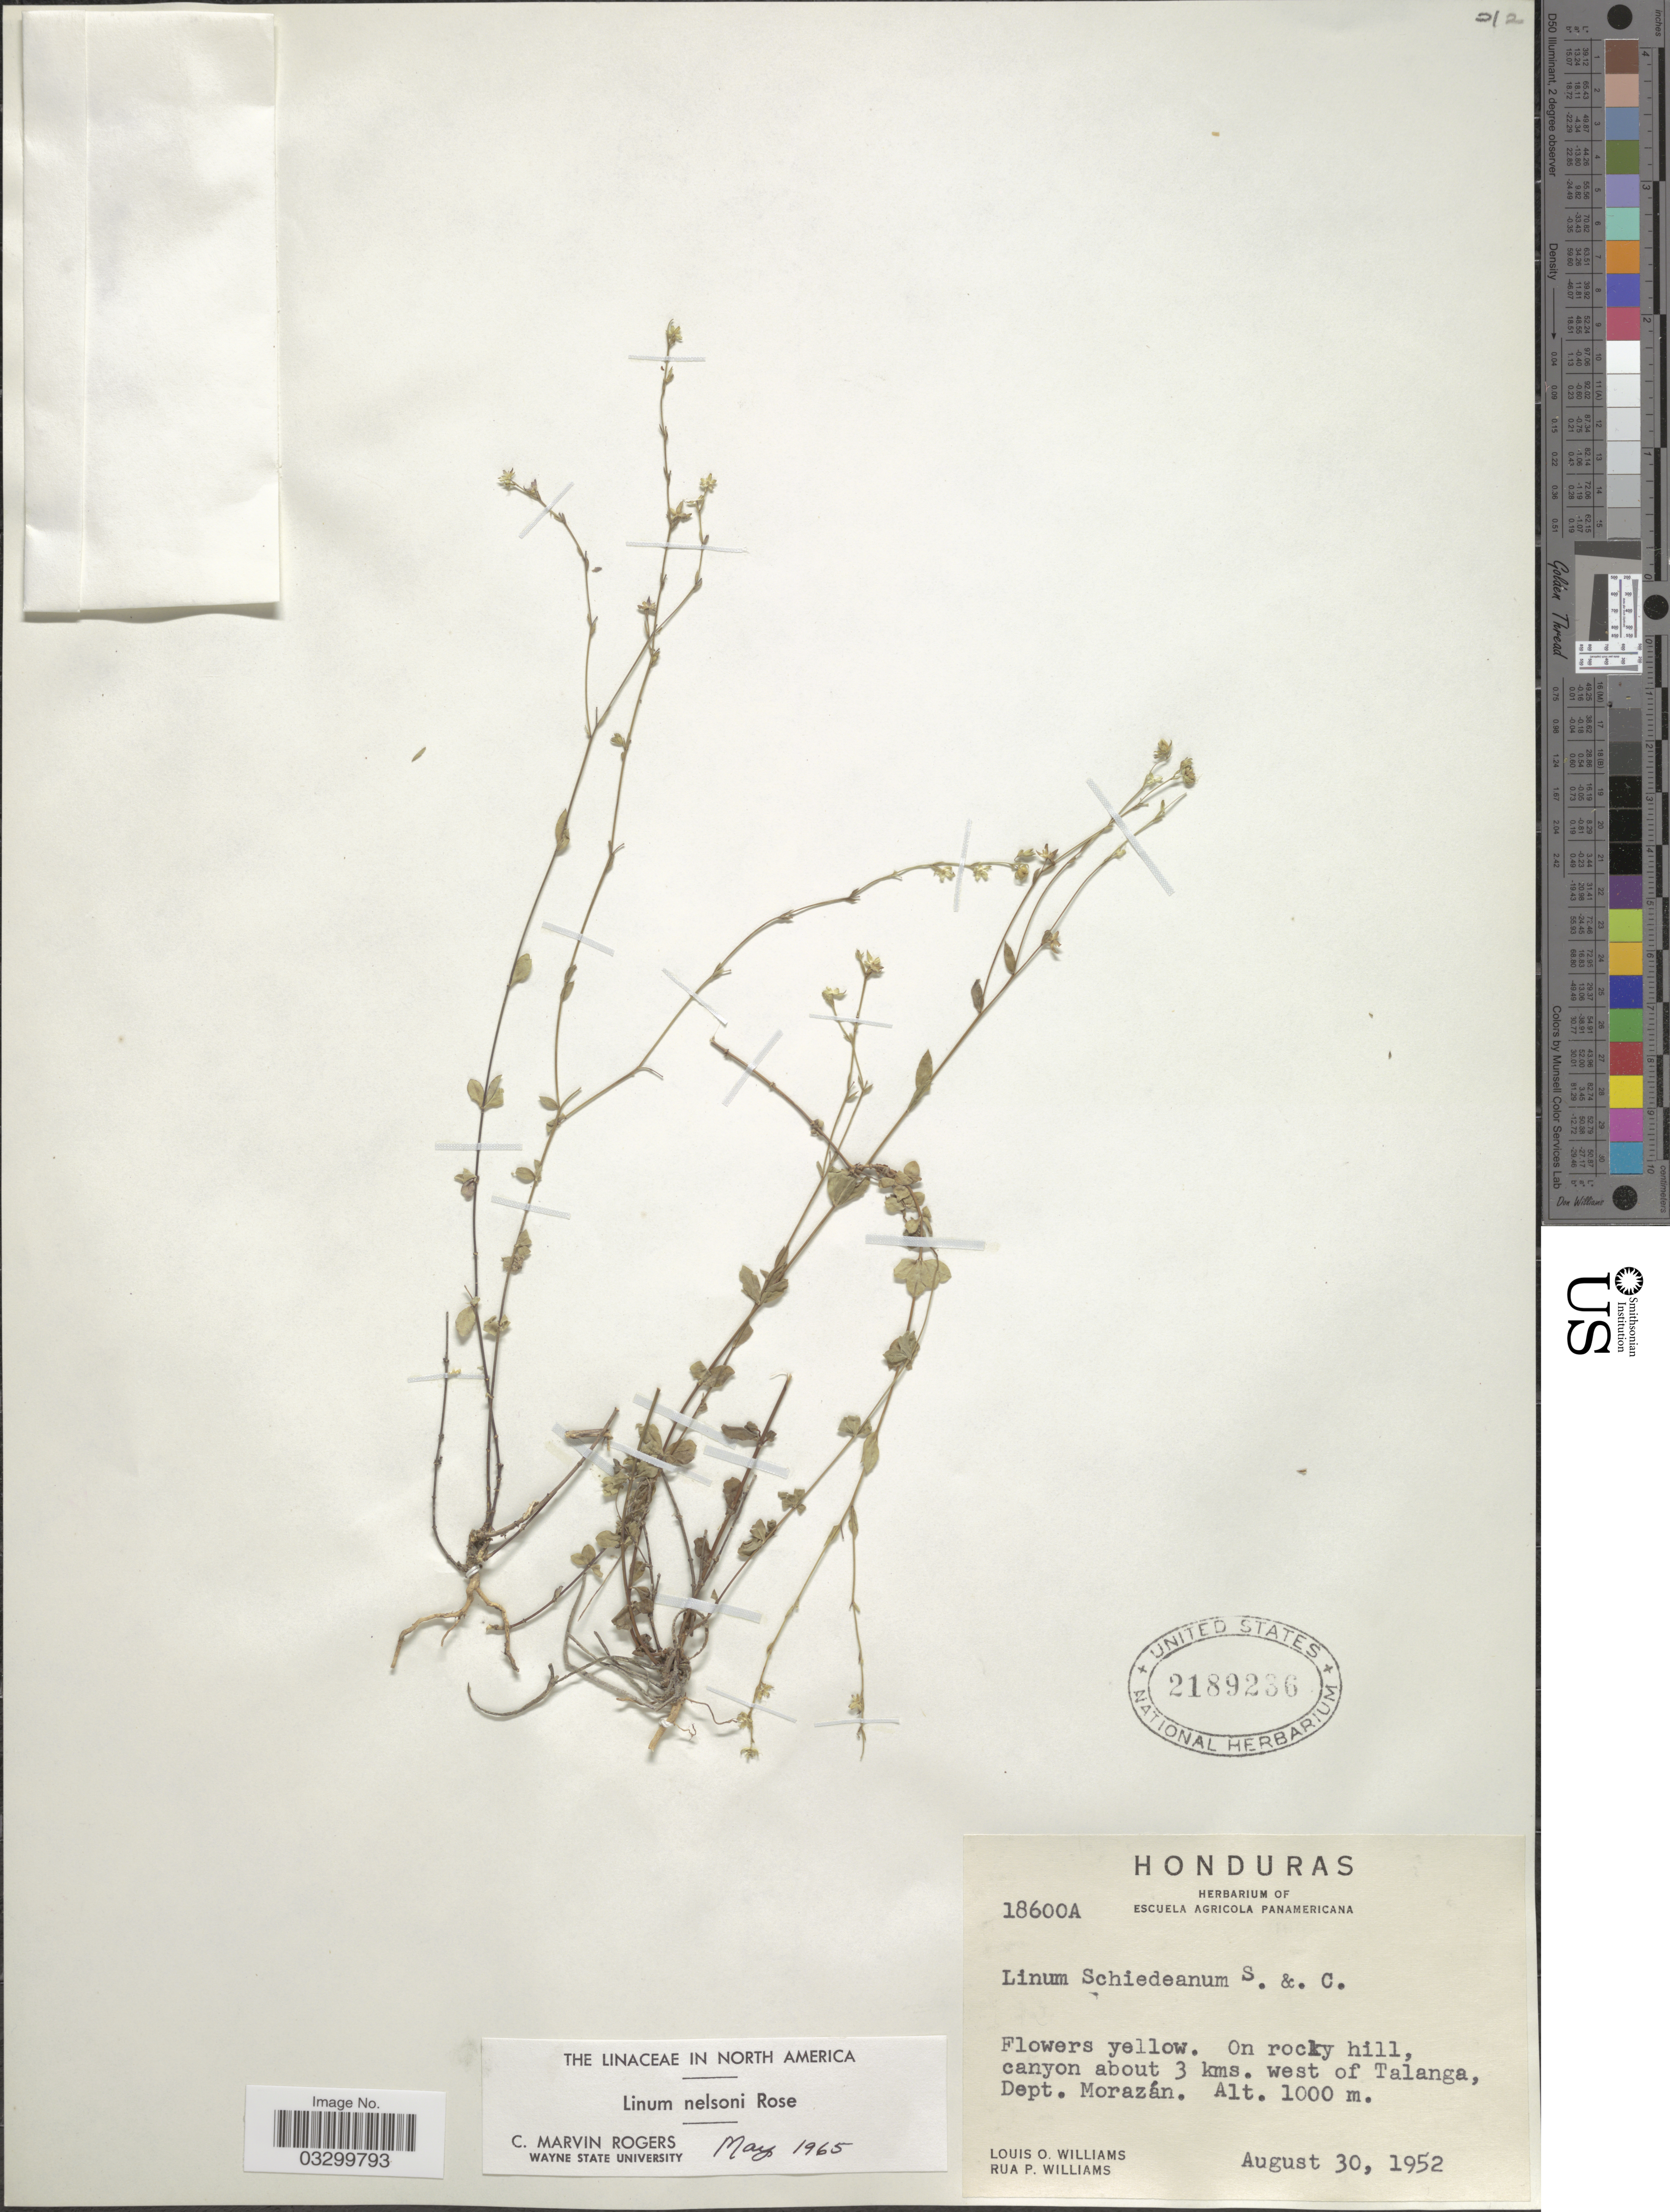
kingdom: Plantae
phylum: Tracheophyta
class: Magnoliopsida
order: Malpighiales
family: Linaceae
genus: Linum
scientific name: Linum nelsonii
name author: Rose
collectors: L. O. Williams & R. P. Williams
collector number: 18600A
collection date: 1952-08-30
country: Honduras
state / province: Fco. Morazán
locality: On rocky hill, canyon about 3 kms. west of Talanga, Dept. Morazán.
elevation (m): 1000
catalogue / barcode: US 2189236